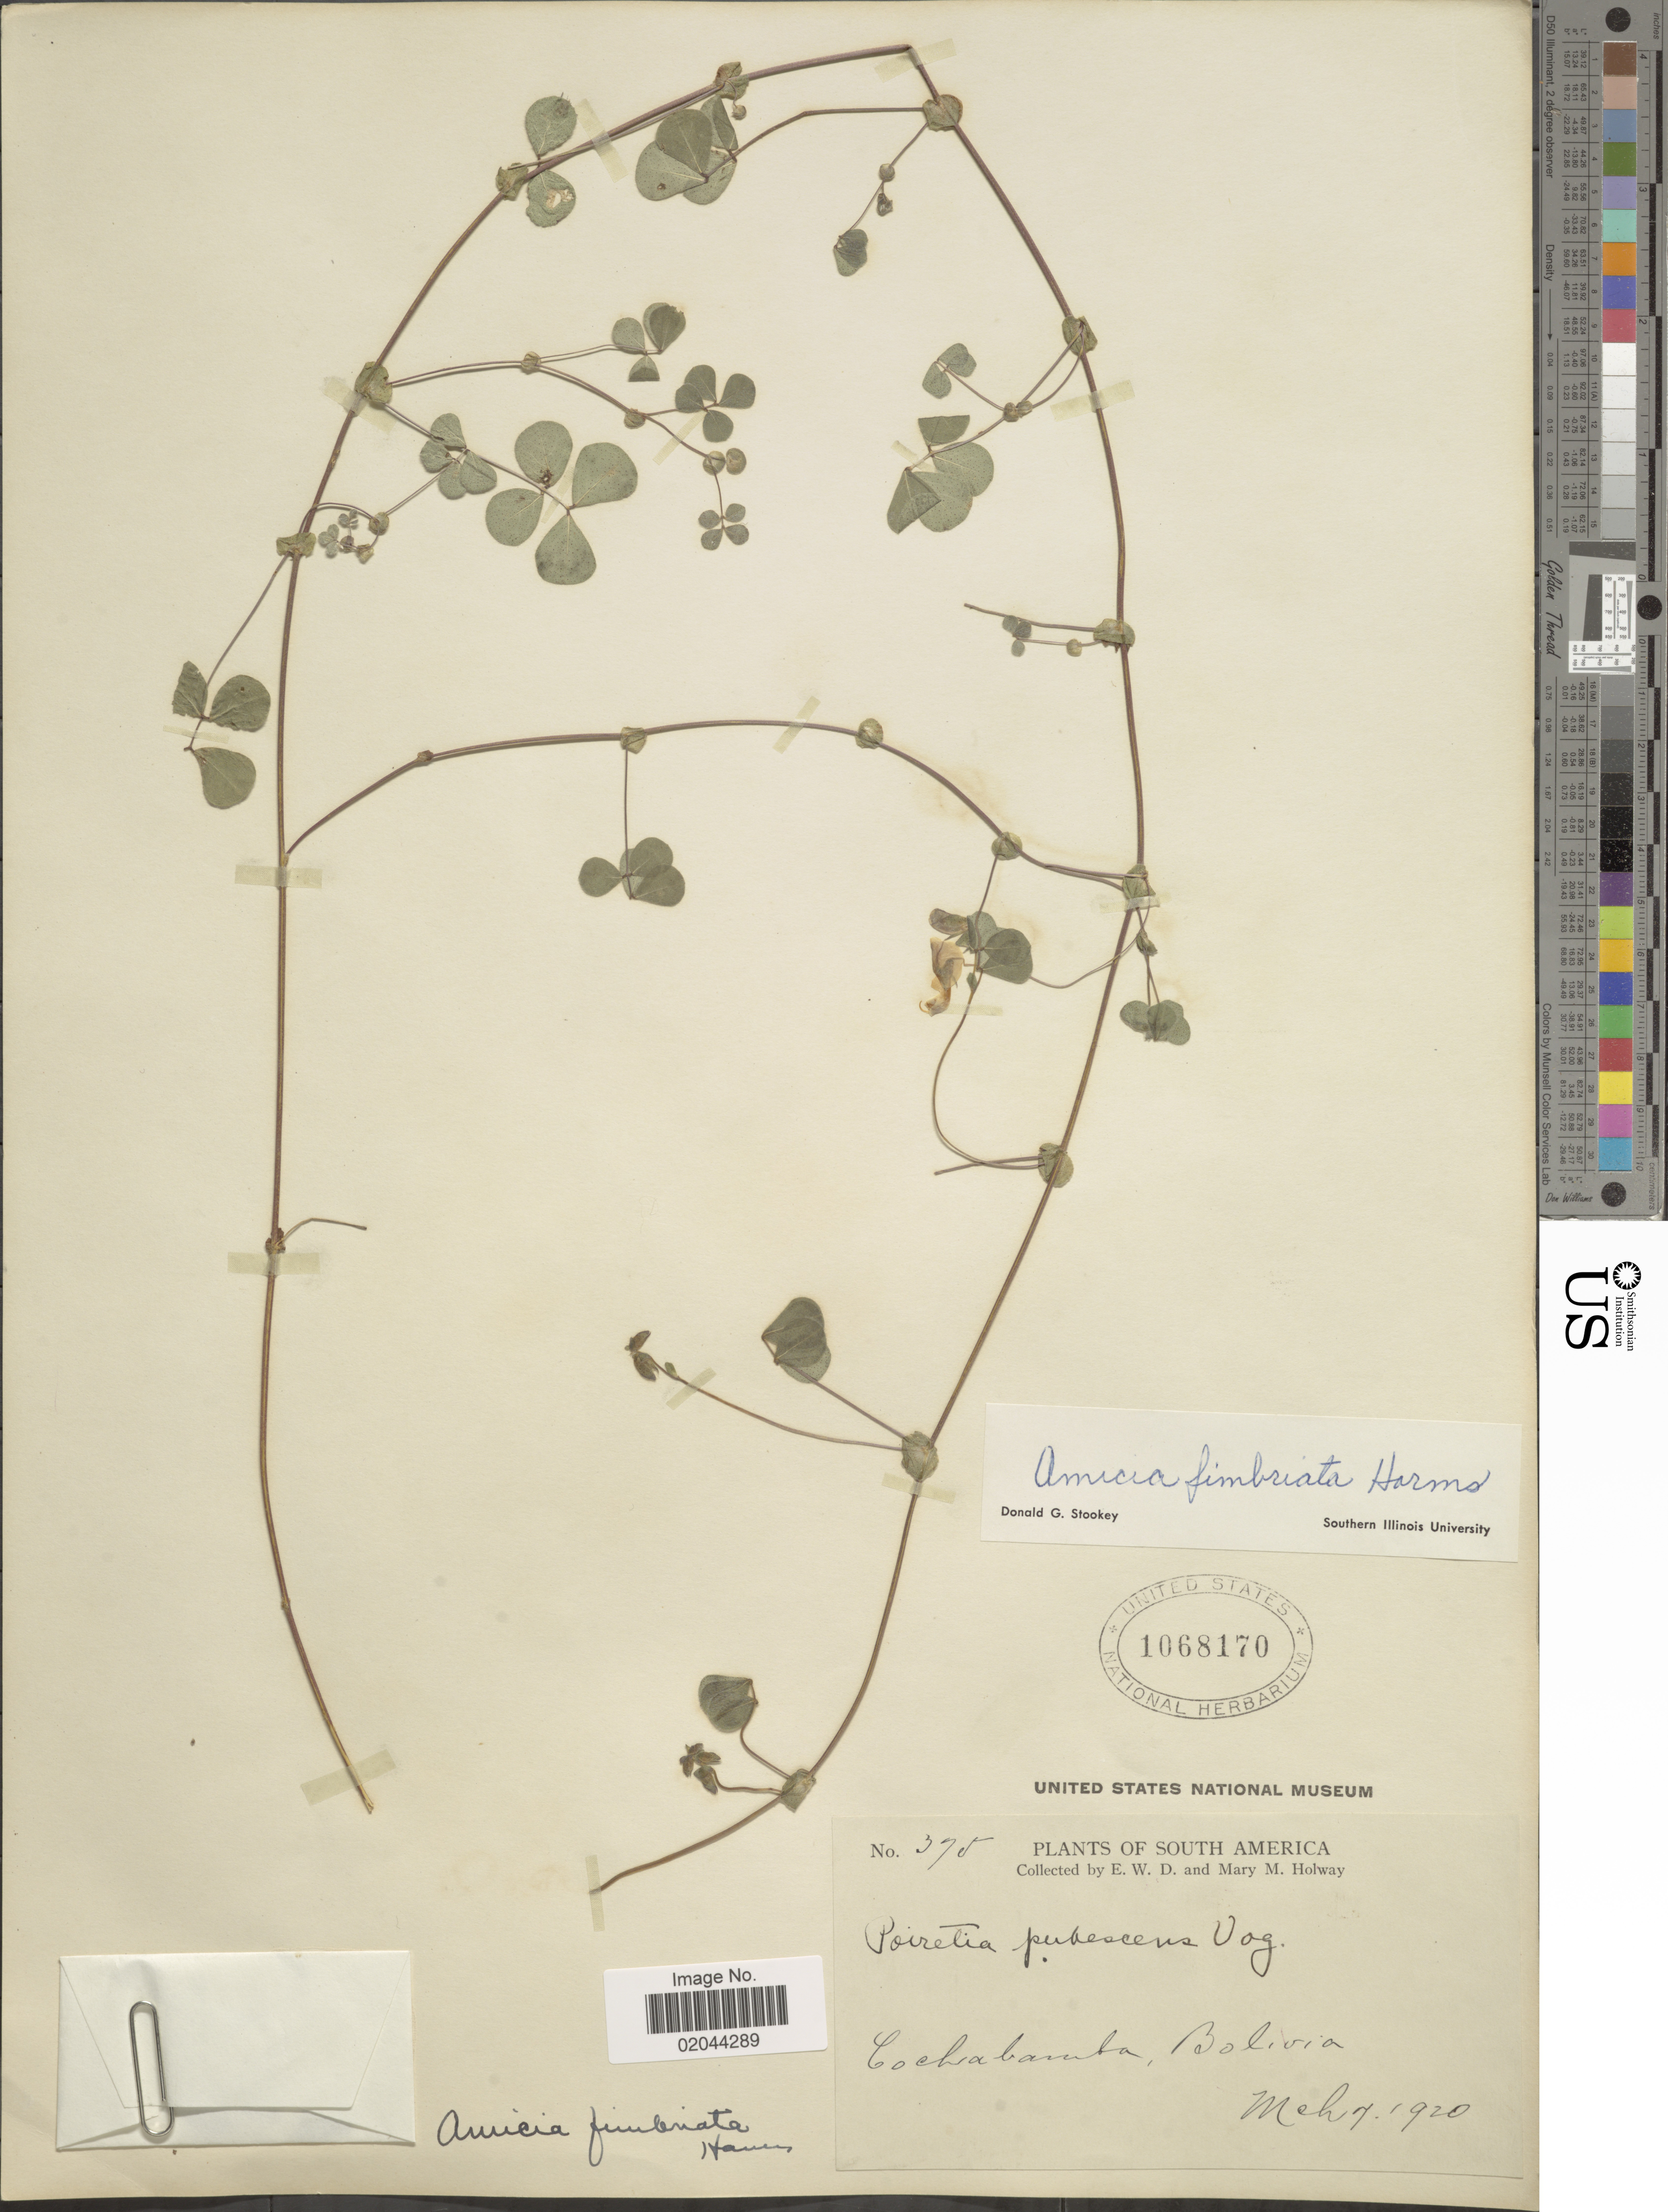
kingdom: Plantae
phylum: Tracheophyta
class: Magnoliopsida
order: Fabales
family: Fabaceae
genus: Amicia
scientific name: Amicia fimbriata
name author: Harms in Kuntze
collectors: E. W. D. Holway & M. M. Holway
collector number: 375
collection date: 1920-03-07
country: Bolivia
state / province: Cochabamba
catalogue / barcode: US 1068170